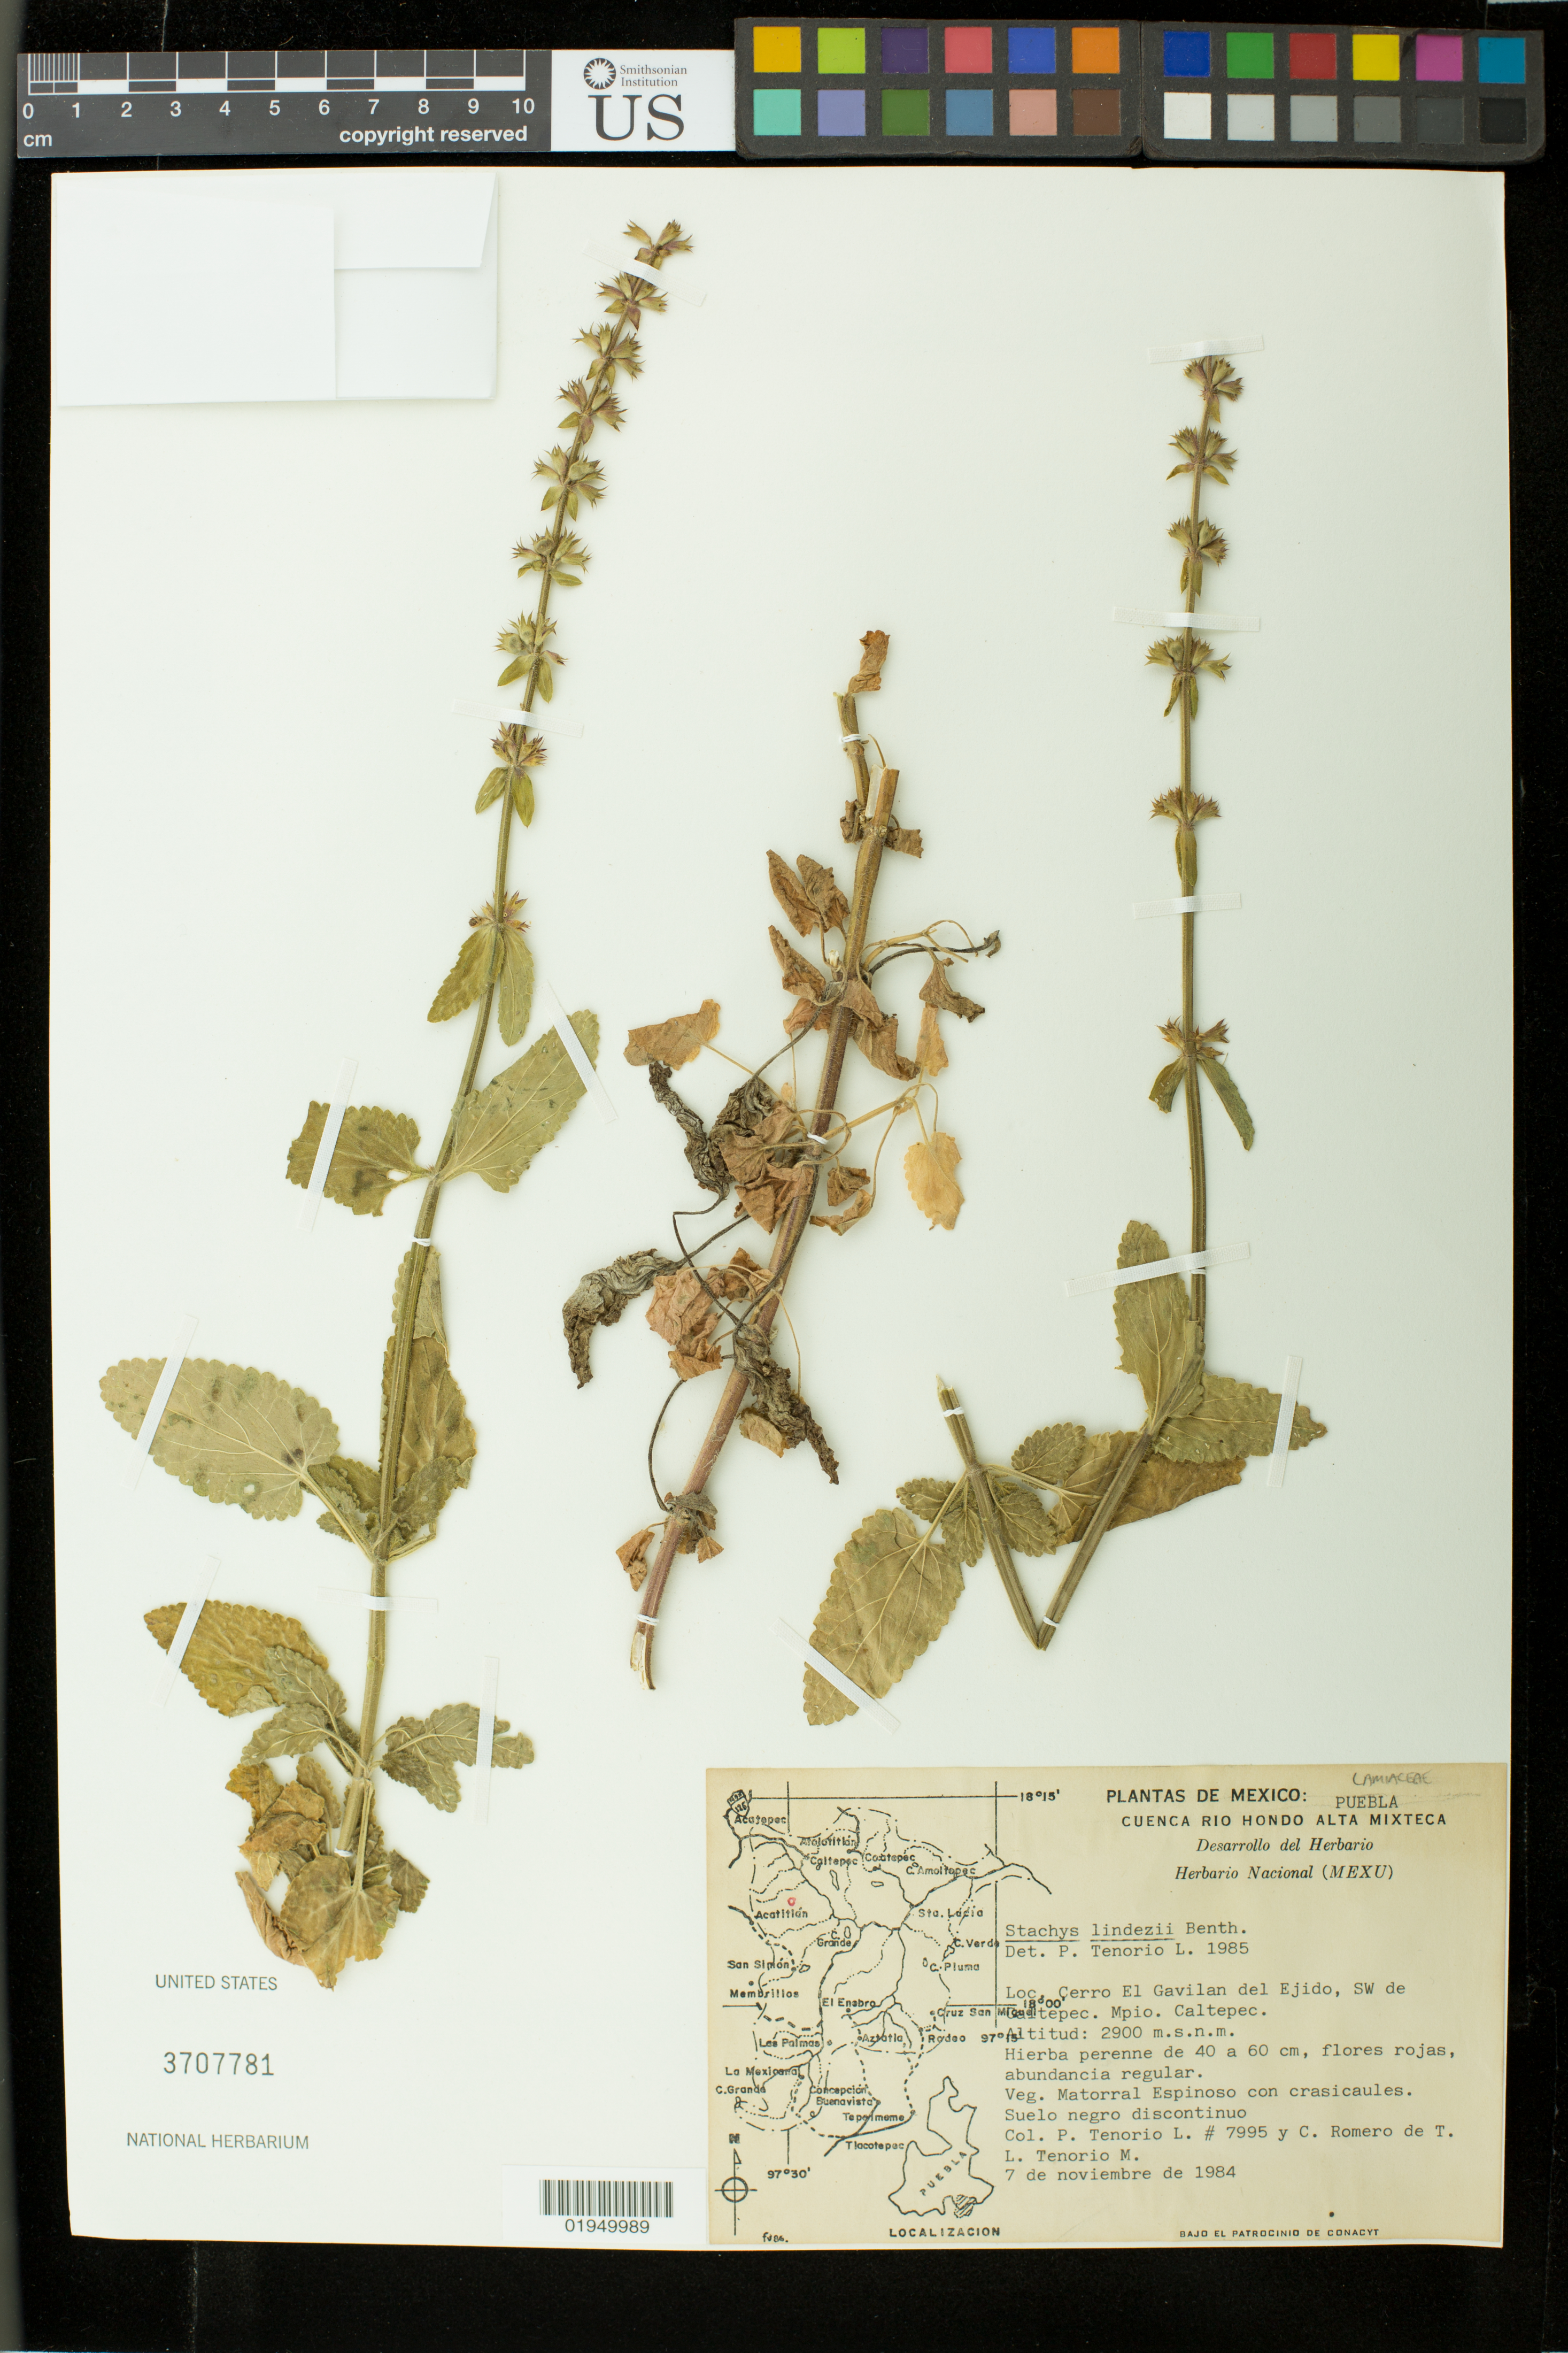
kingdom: Plantae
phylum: Tracheophyta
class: Magnoliopsida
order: Lamiales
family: Lamiaceae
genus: Stachys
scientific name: Stachys lindenii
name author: Benth.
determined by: Tenorio L., P.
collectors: P. Tenorio L., C. Romero de T. & L. Tenorio M.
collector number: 7995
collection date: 1984-11-07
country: Mexico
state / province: Puebla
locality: Loc. Cerro El Gavilan del Ejido, SW de Caltepec. Mpio. Caltepec.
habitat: Matorral Espinosa con crasicaules. Suelo negro discontinuo.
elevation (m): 2900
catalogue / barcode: US 3707781